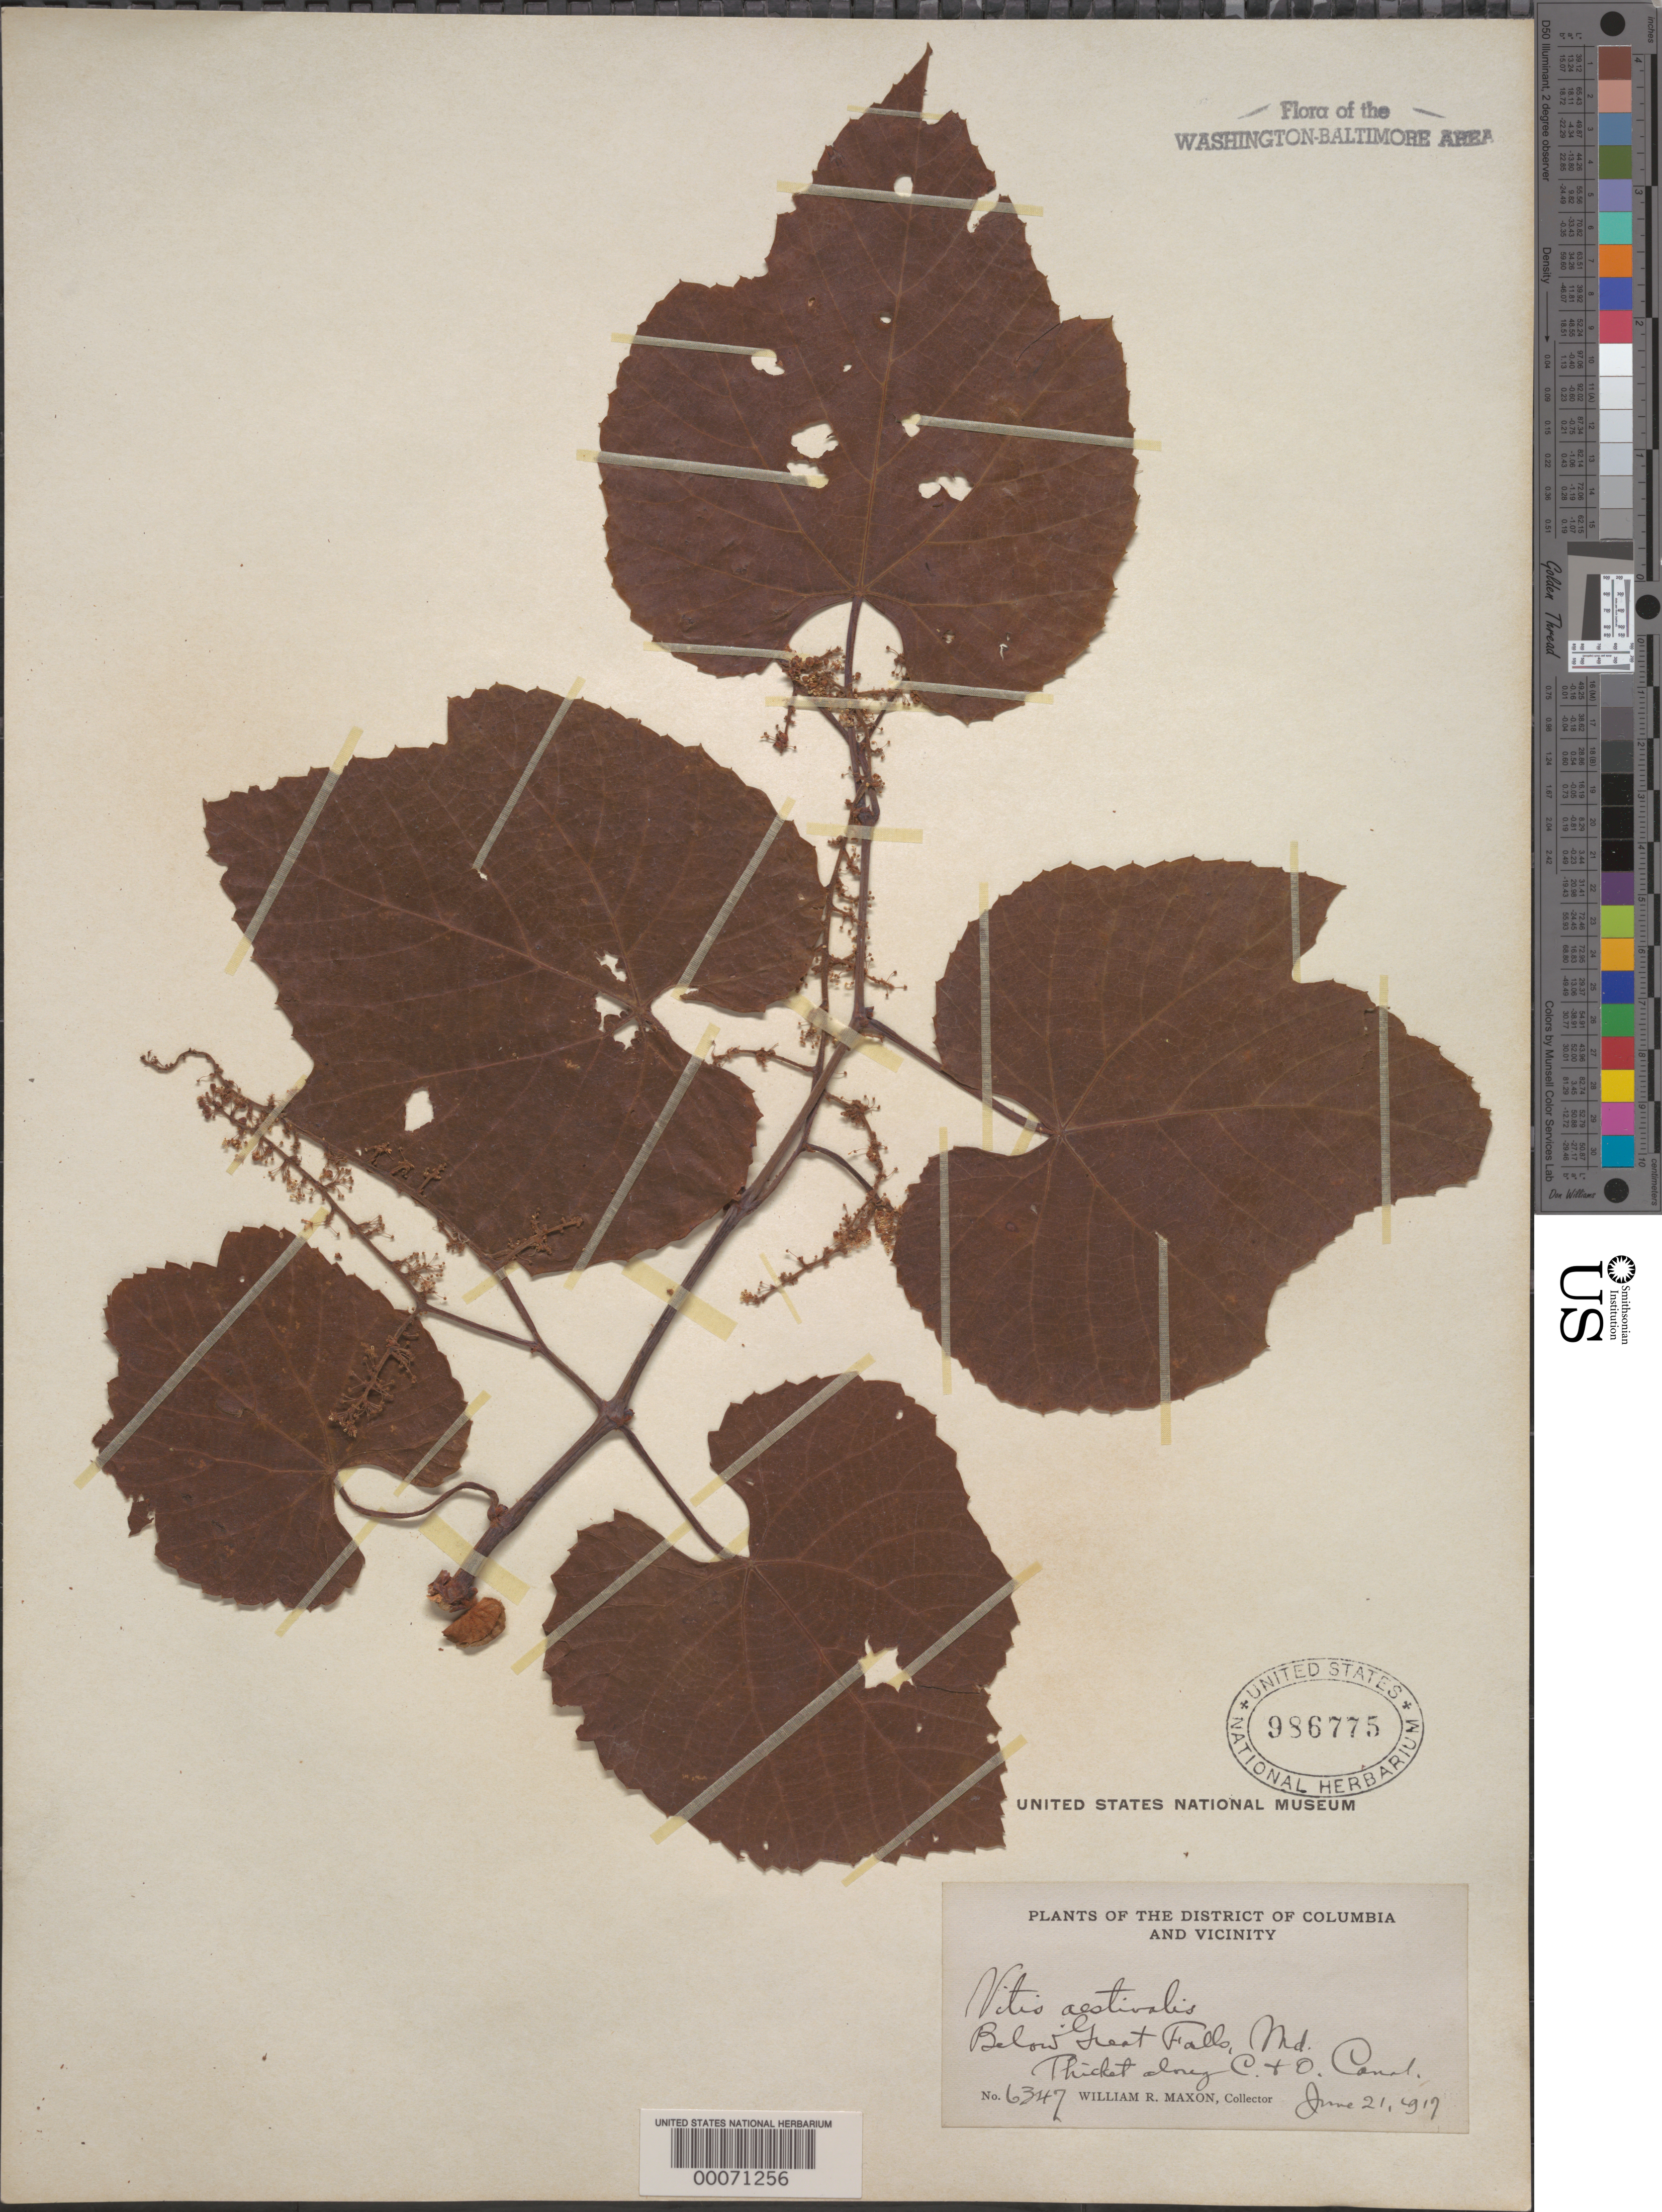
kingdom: Plantae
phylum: Tracheophyta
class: Magnoliopsida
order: Vitales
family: Vitaceae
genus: Vitis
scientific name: Vitis aestivalis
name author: Michx.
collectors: W. R. Maxon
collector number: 6347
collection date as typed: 21 Jun 1917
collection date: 1917-06-21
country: United States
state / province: Maryland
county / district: Montgomery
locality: Below Great Falls, C. & O. Canal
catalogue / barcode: US 986775